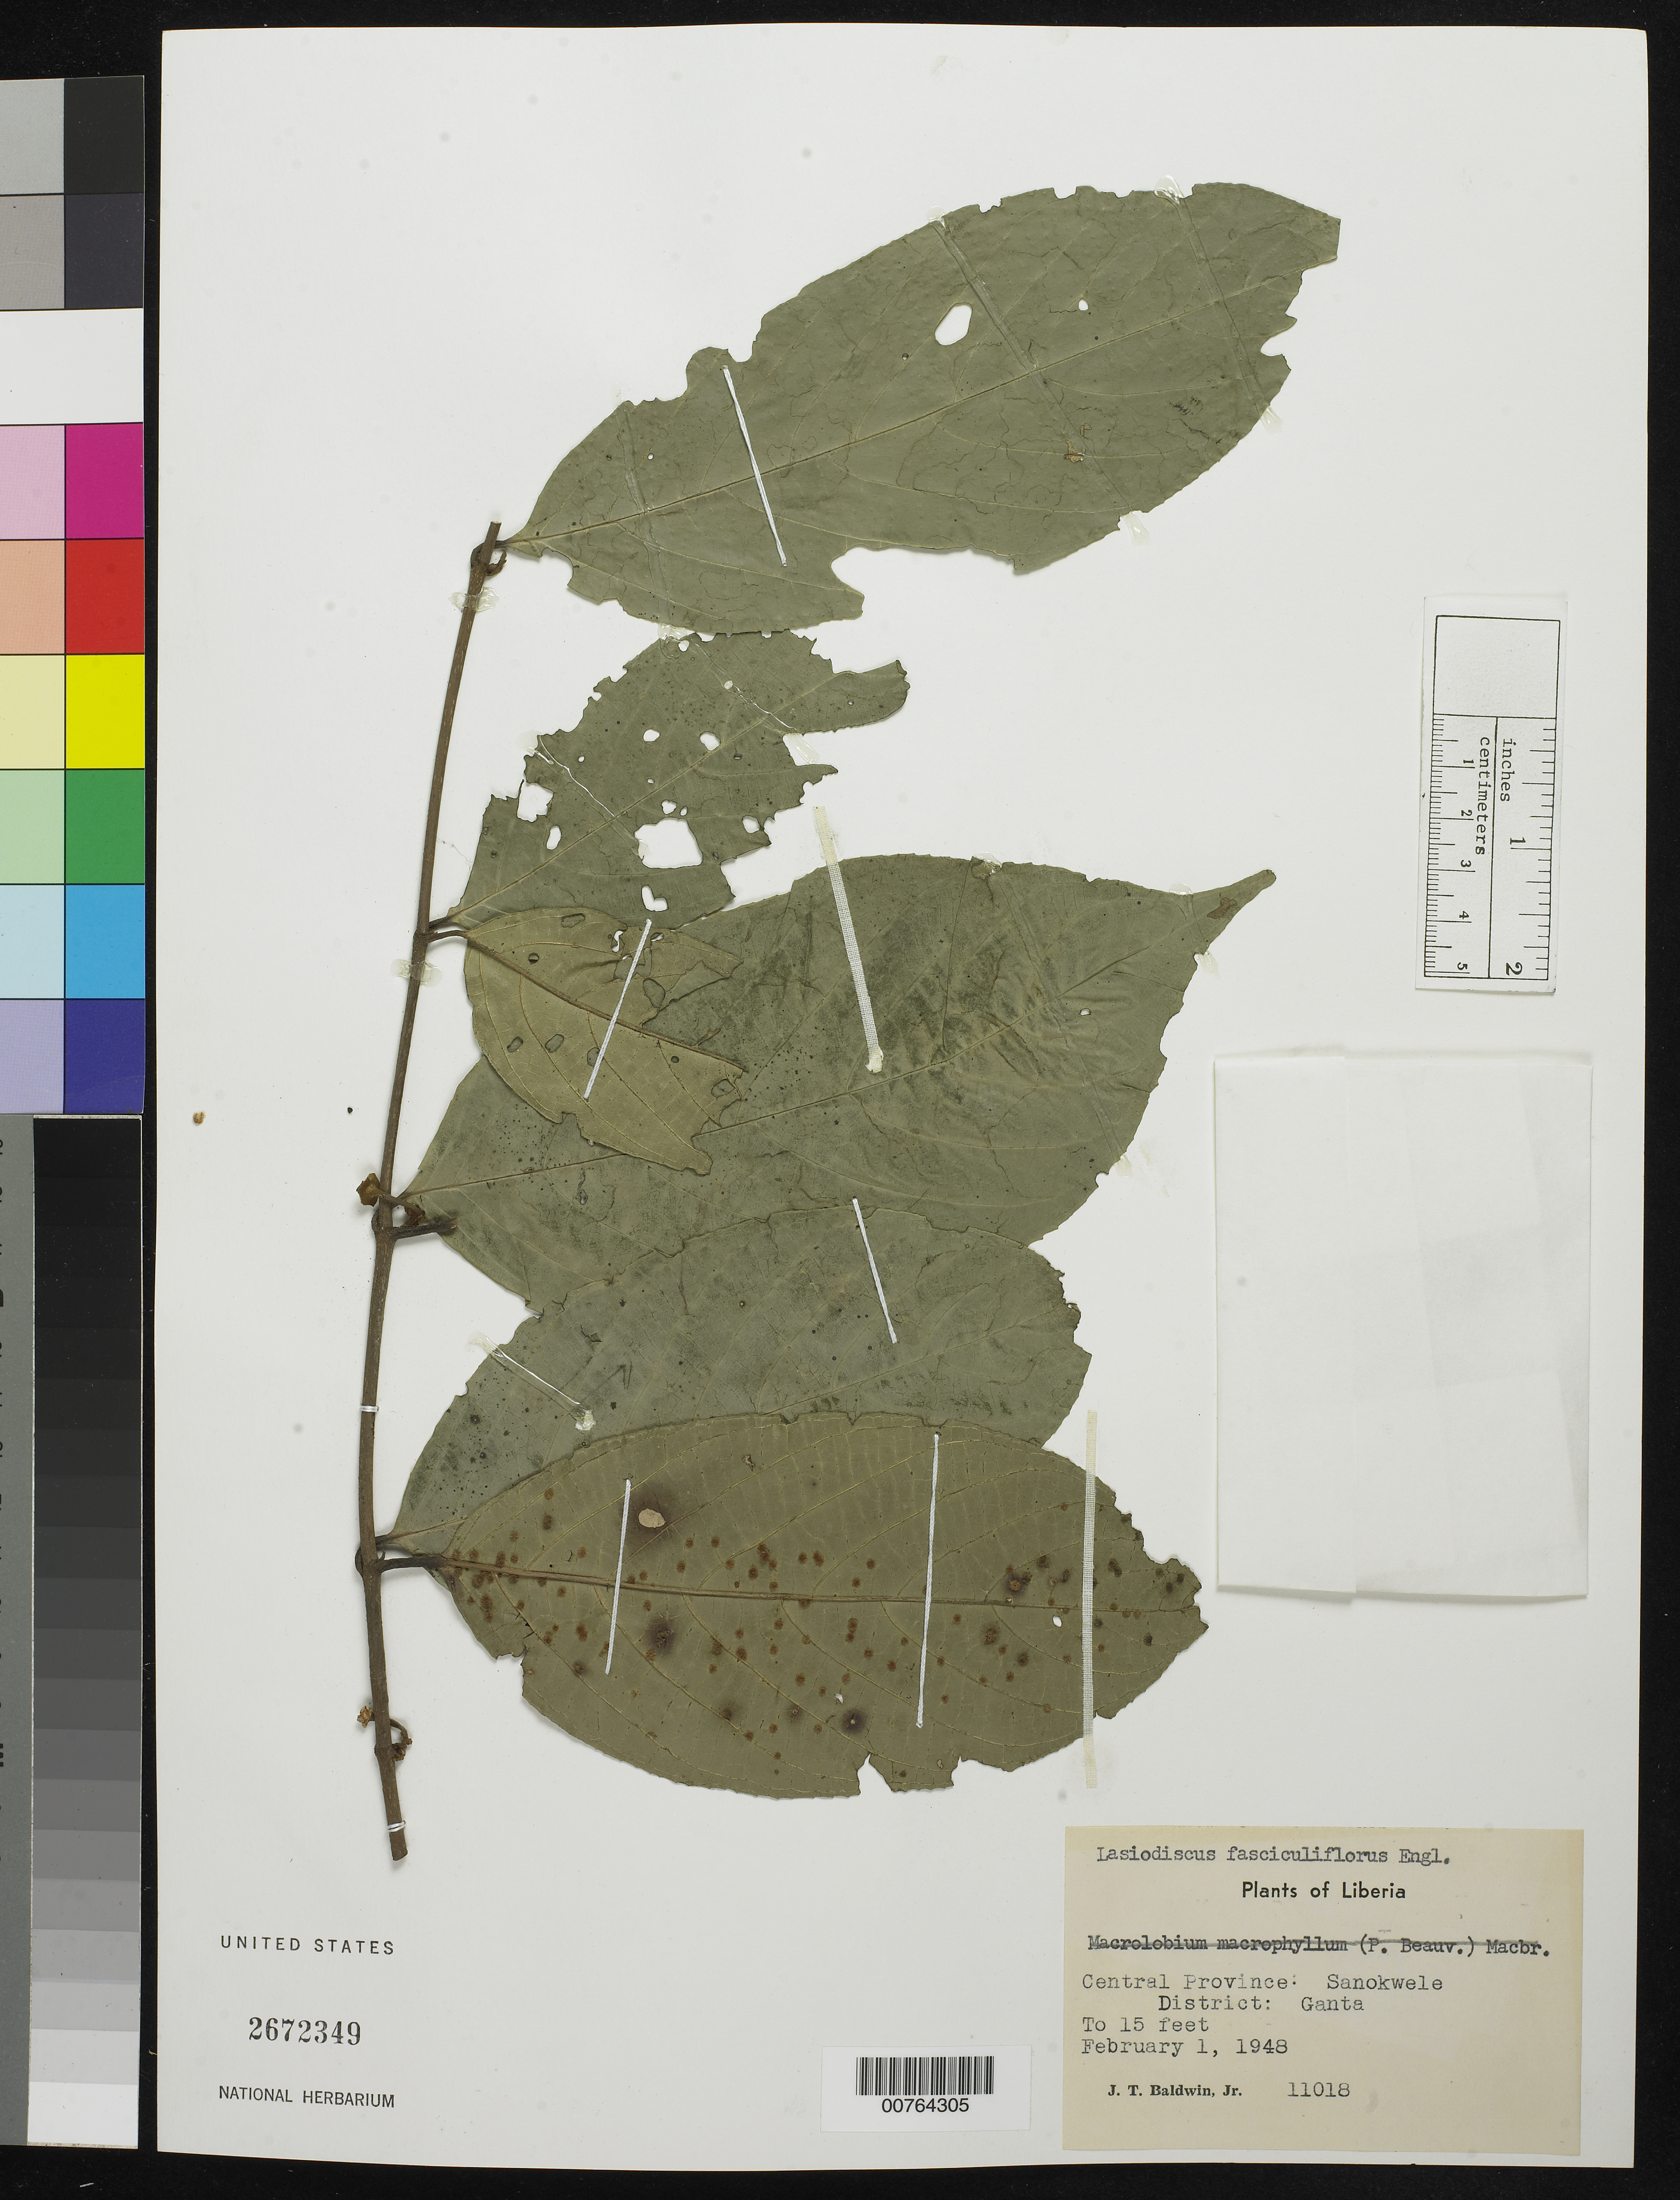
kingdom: Plantae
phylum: Tracheophyta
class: Magnoliopsida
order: Rosales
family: Rhamnaceae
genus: Lasiodiscus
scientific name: Lasiodiscus fasciculiflorus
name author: Engl.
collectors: J. T. Baldwin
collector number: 11018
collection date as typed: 01 Feb 1948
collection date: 1948-02-01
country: Liberia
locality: Central Province: Sanokwele District: Ganta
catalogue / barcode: US 2672349